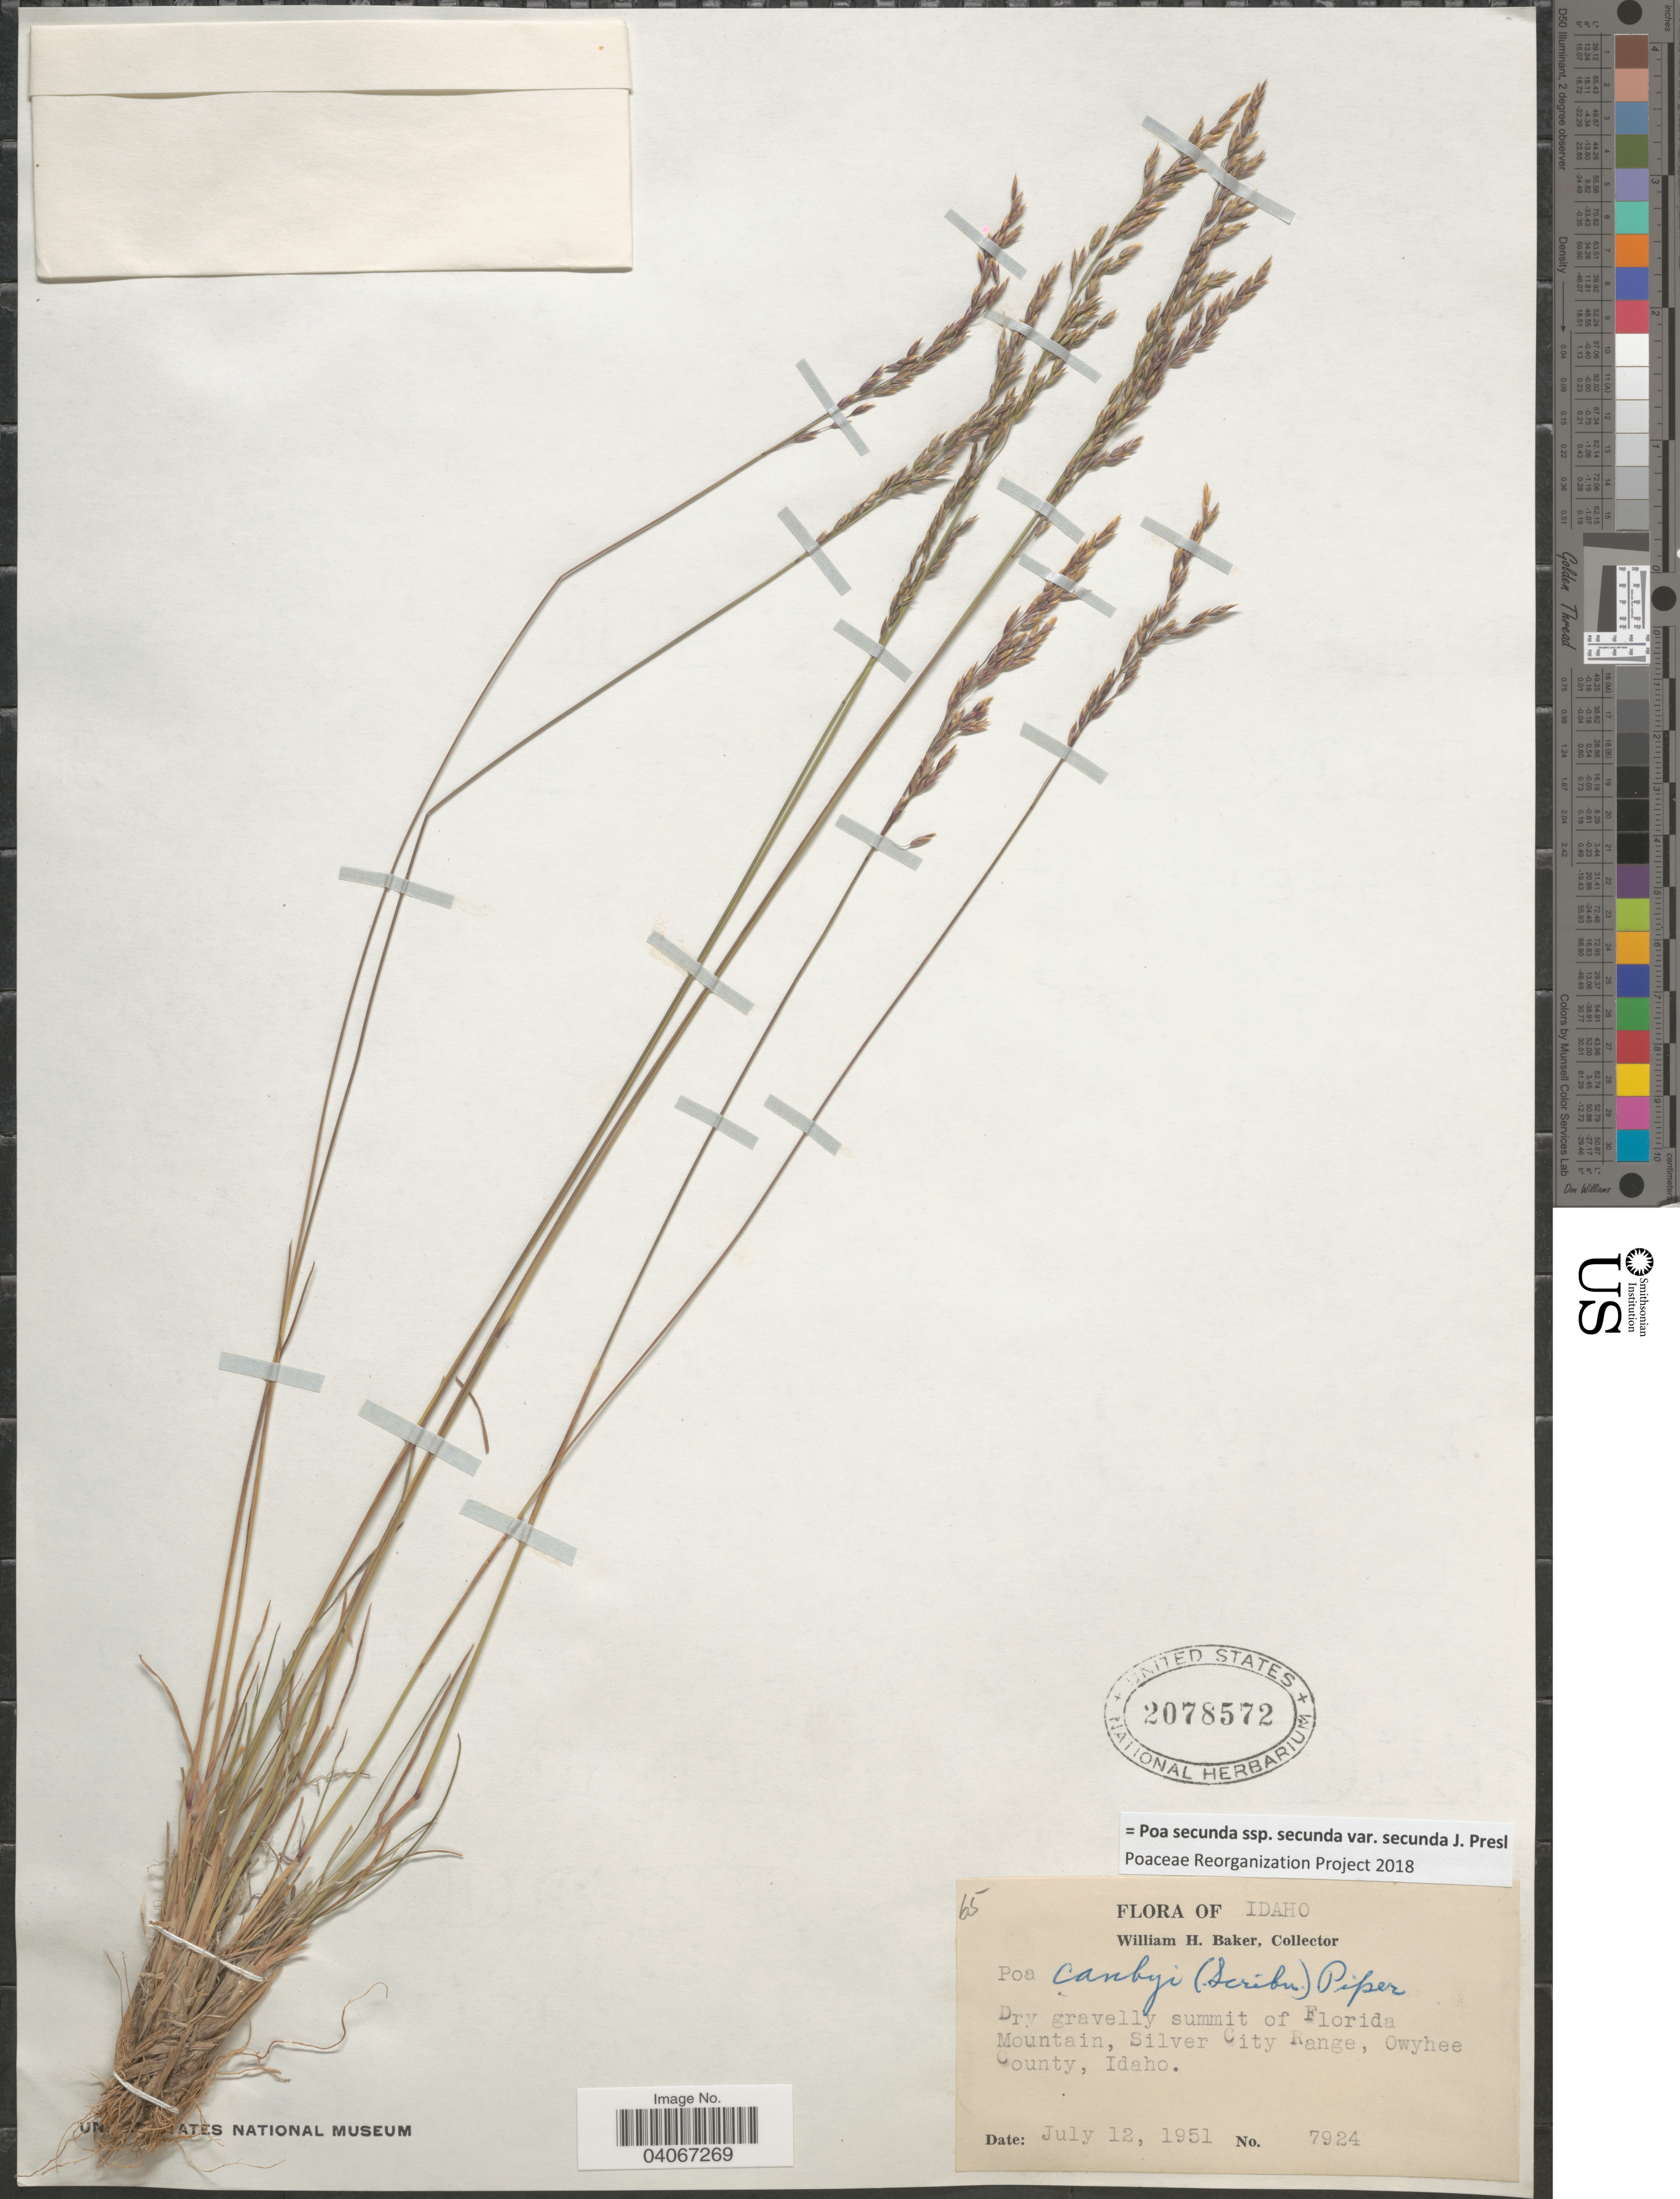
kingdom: Plantae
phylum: Tracheophyta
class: Liliopsida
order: Poales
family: Poaceae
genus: Poa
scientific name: Poa secunda subsp. secunda var. secunda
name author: J. Presl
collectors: W. H. Baker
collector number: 7924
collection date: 1951-07-12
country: United States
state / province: Idaho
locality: Dry gravelly summit of Florida Mountain, Silver City Range, Owyhee County.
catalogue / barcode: US 2078572